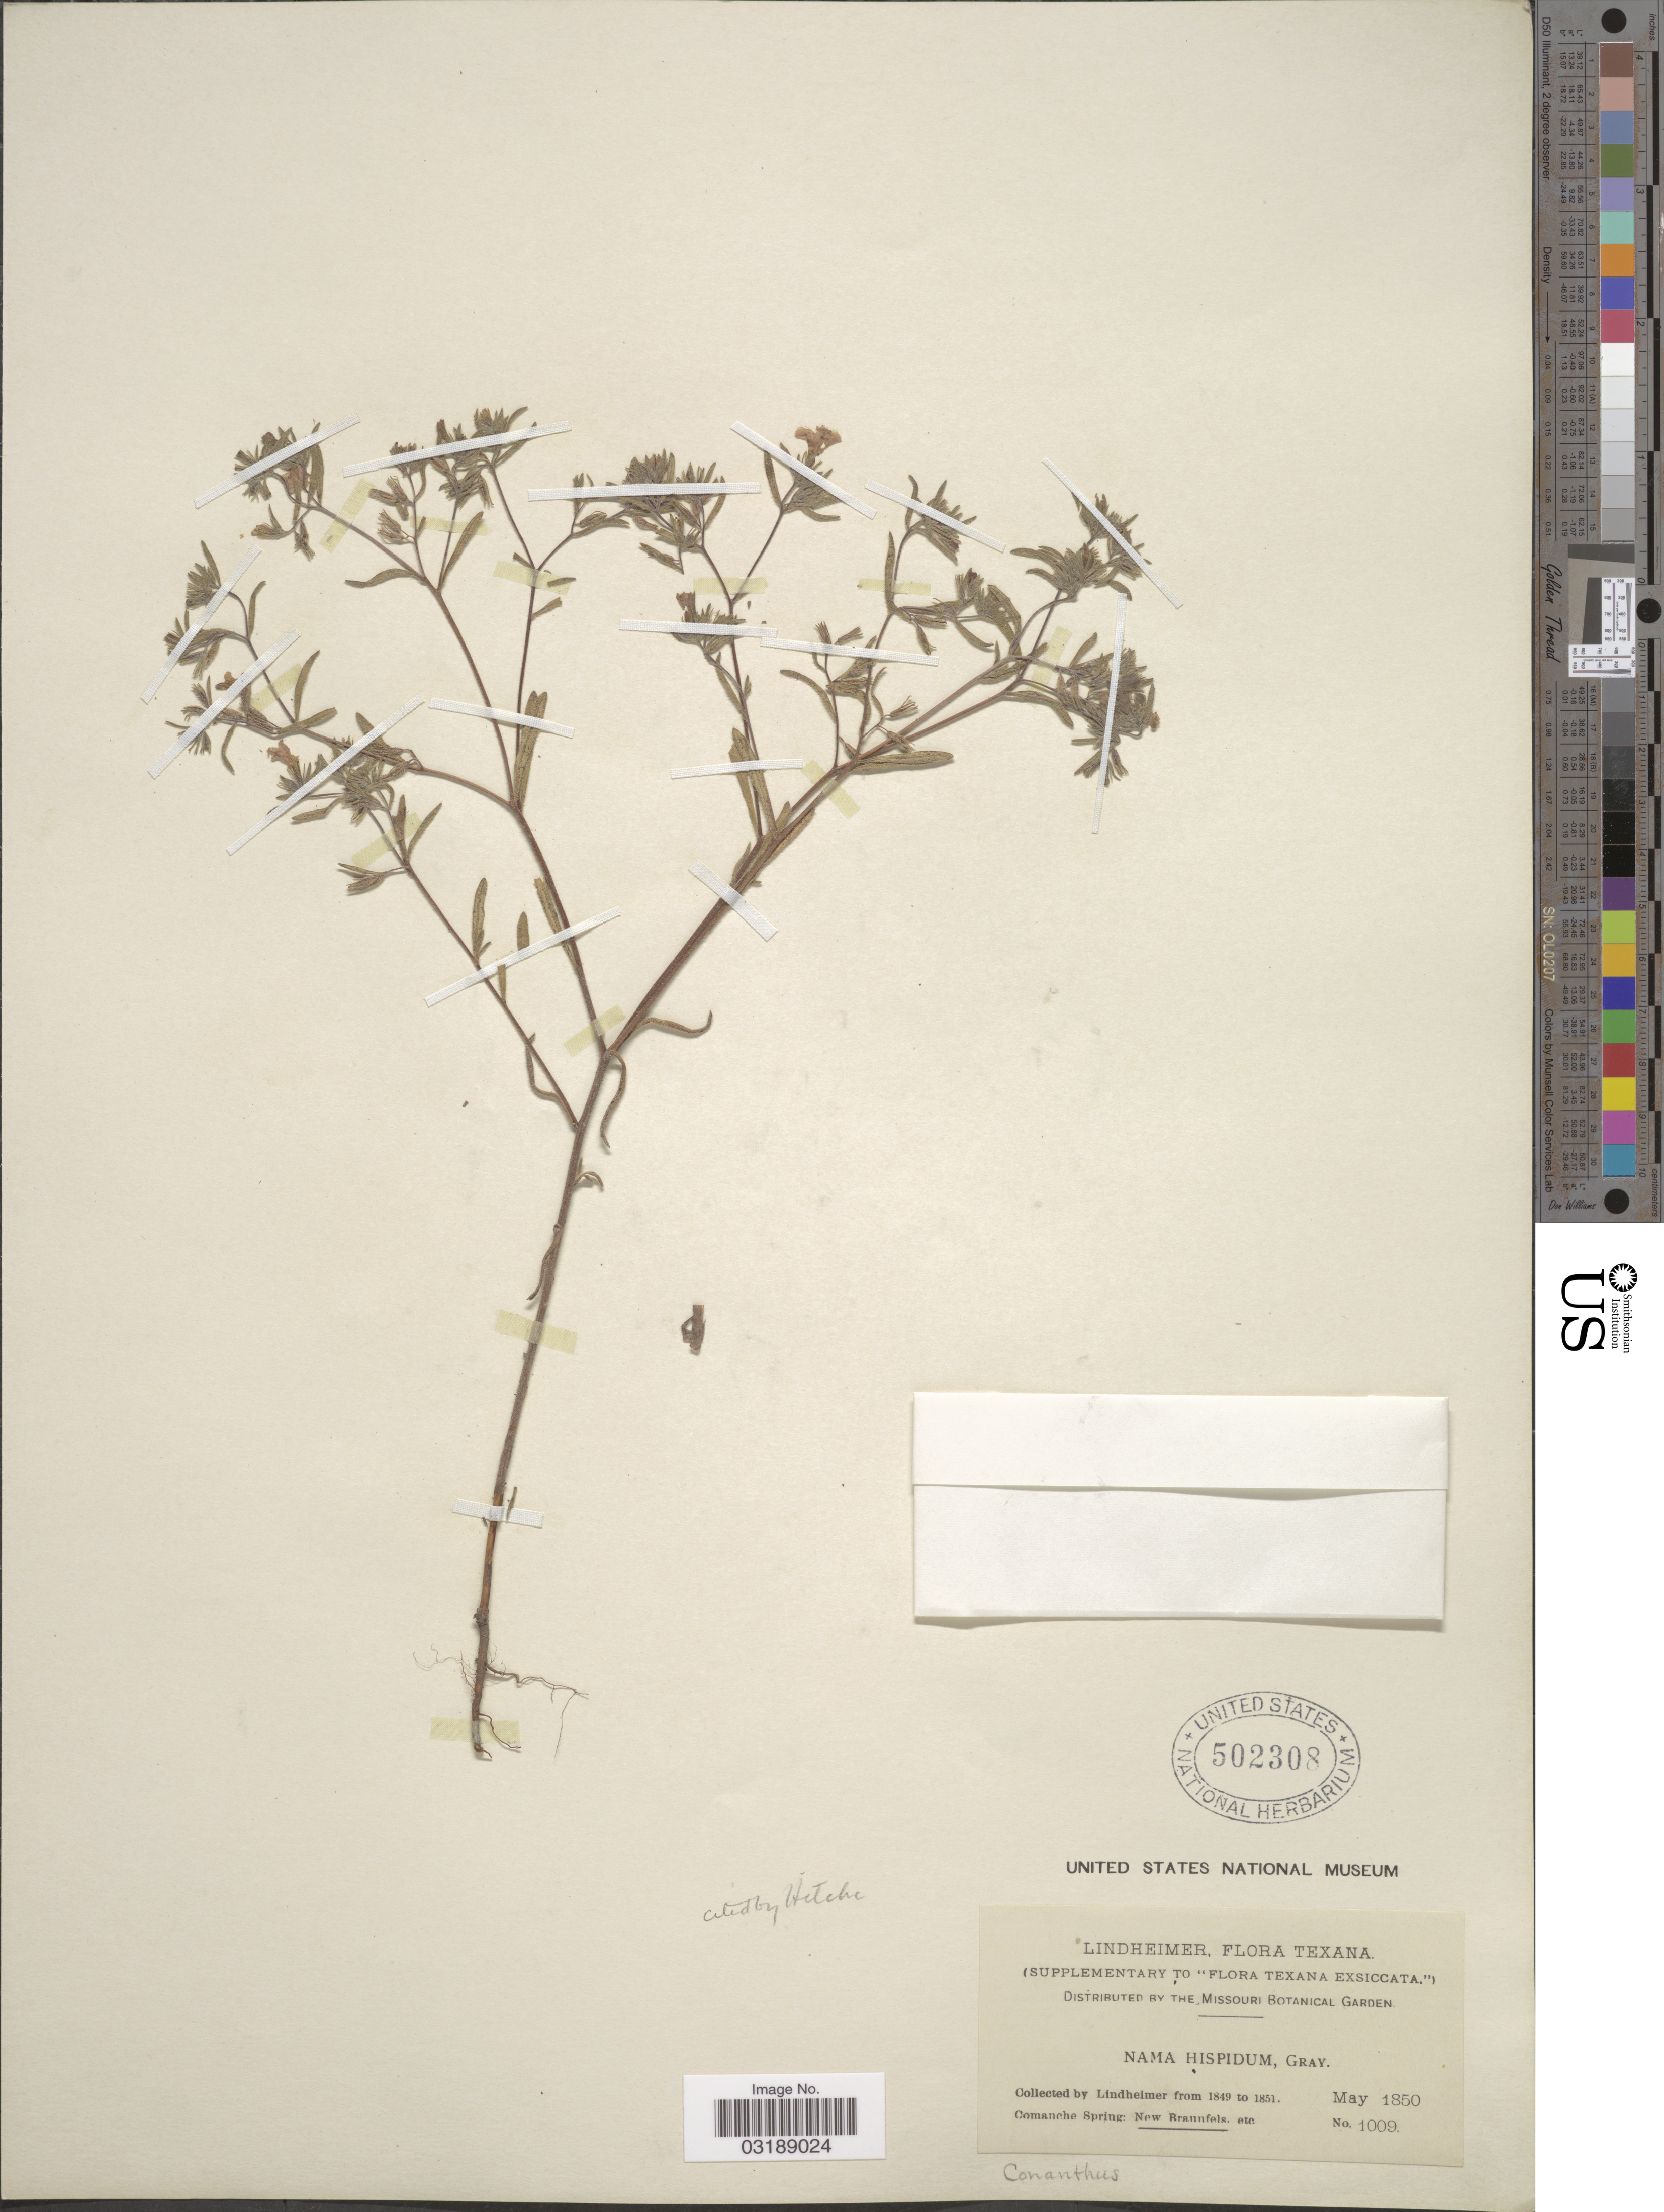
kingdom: Plantae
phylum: Tracheophyta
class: Magnoliopsida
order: Boraginales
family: Namaceae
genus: Nama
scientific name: Nama hispida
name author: A. Gray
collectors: -. Lindheimer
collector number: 1009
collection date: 1850-05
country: United States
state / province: Texas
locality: Comanche Spring: New Braunfels.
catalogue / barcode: US 502308